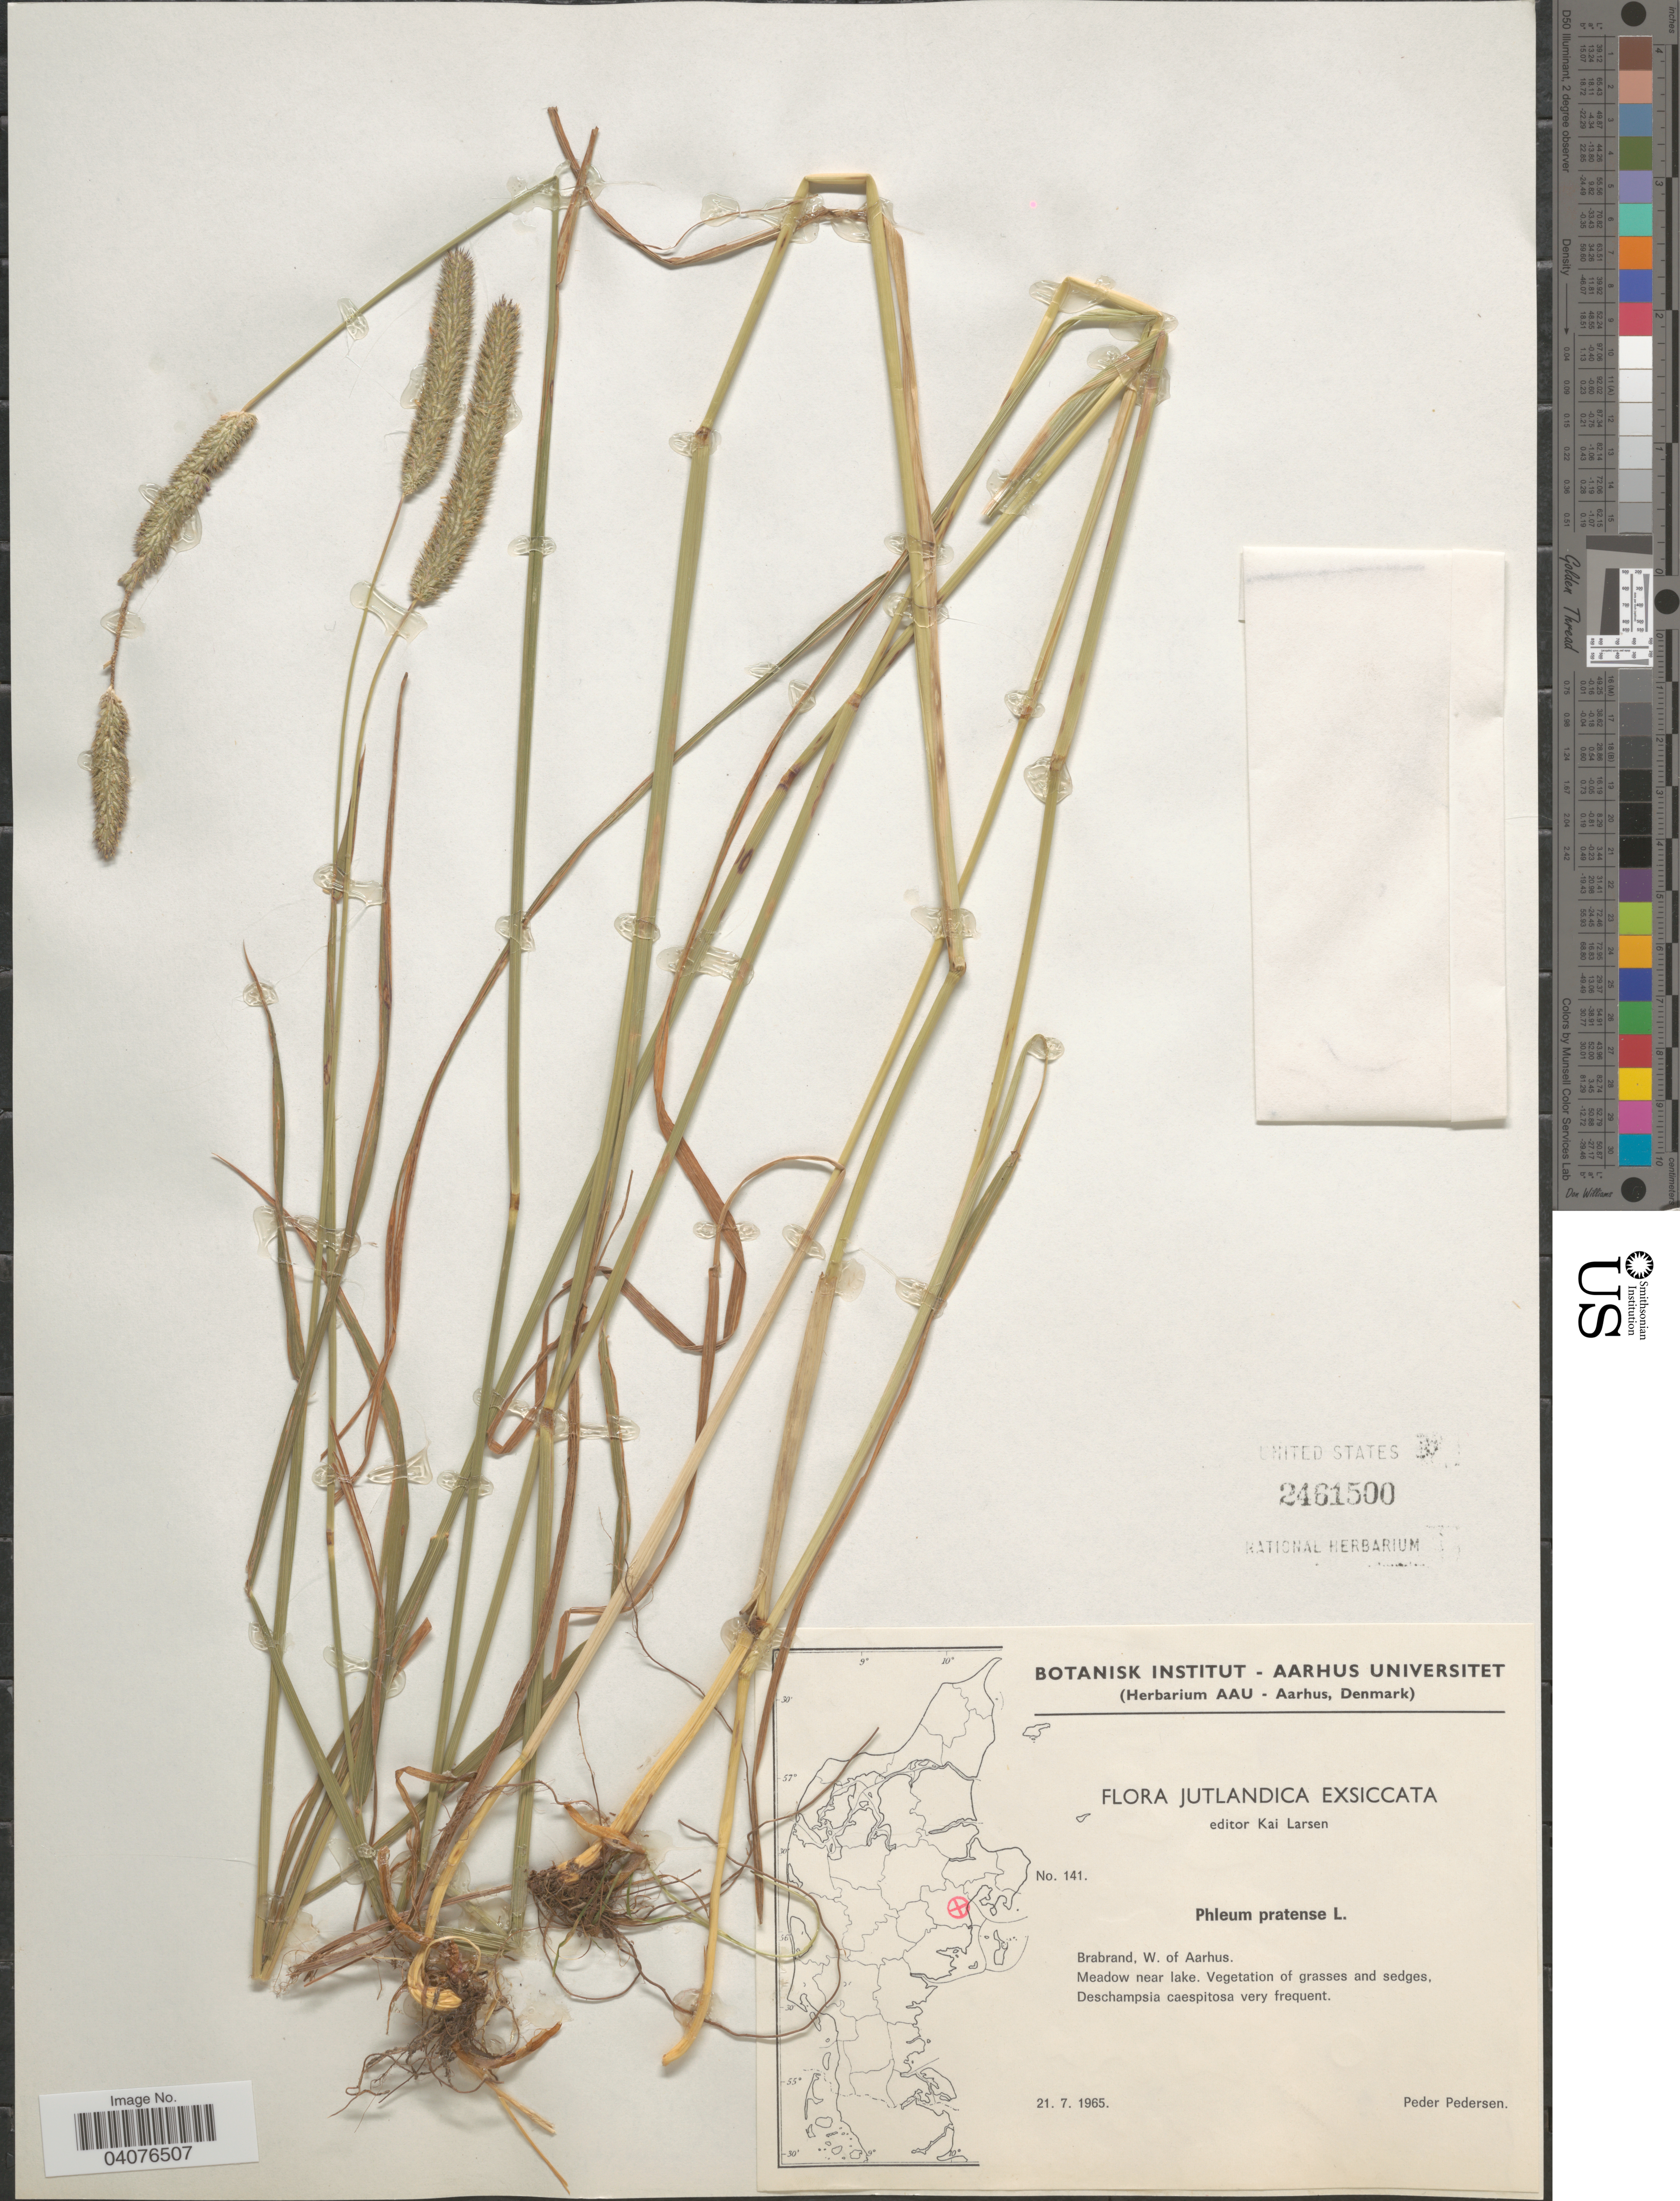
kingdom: Plantae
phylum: Tracheophyta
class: Liliopsida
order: Poales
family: Poaceae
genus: Phleum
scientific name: Phleum pratense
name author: L.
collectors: P. Pedersen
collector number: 141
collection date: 1965-07-21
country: Denmark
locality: Jutlandica. Brabrand, W. of Aarhus. Meadow near lake.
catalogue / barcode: US 2461500